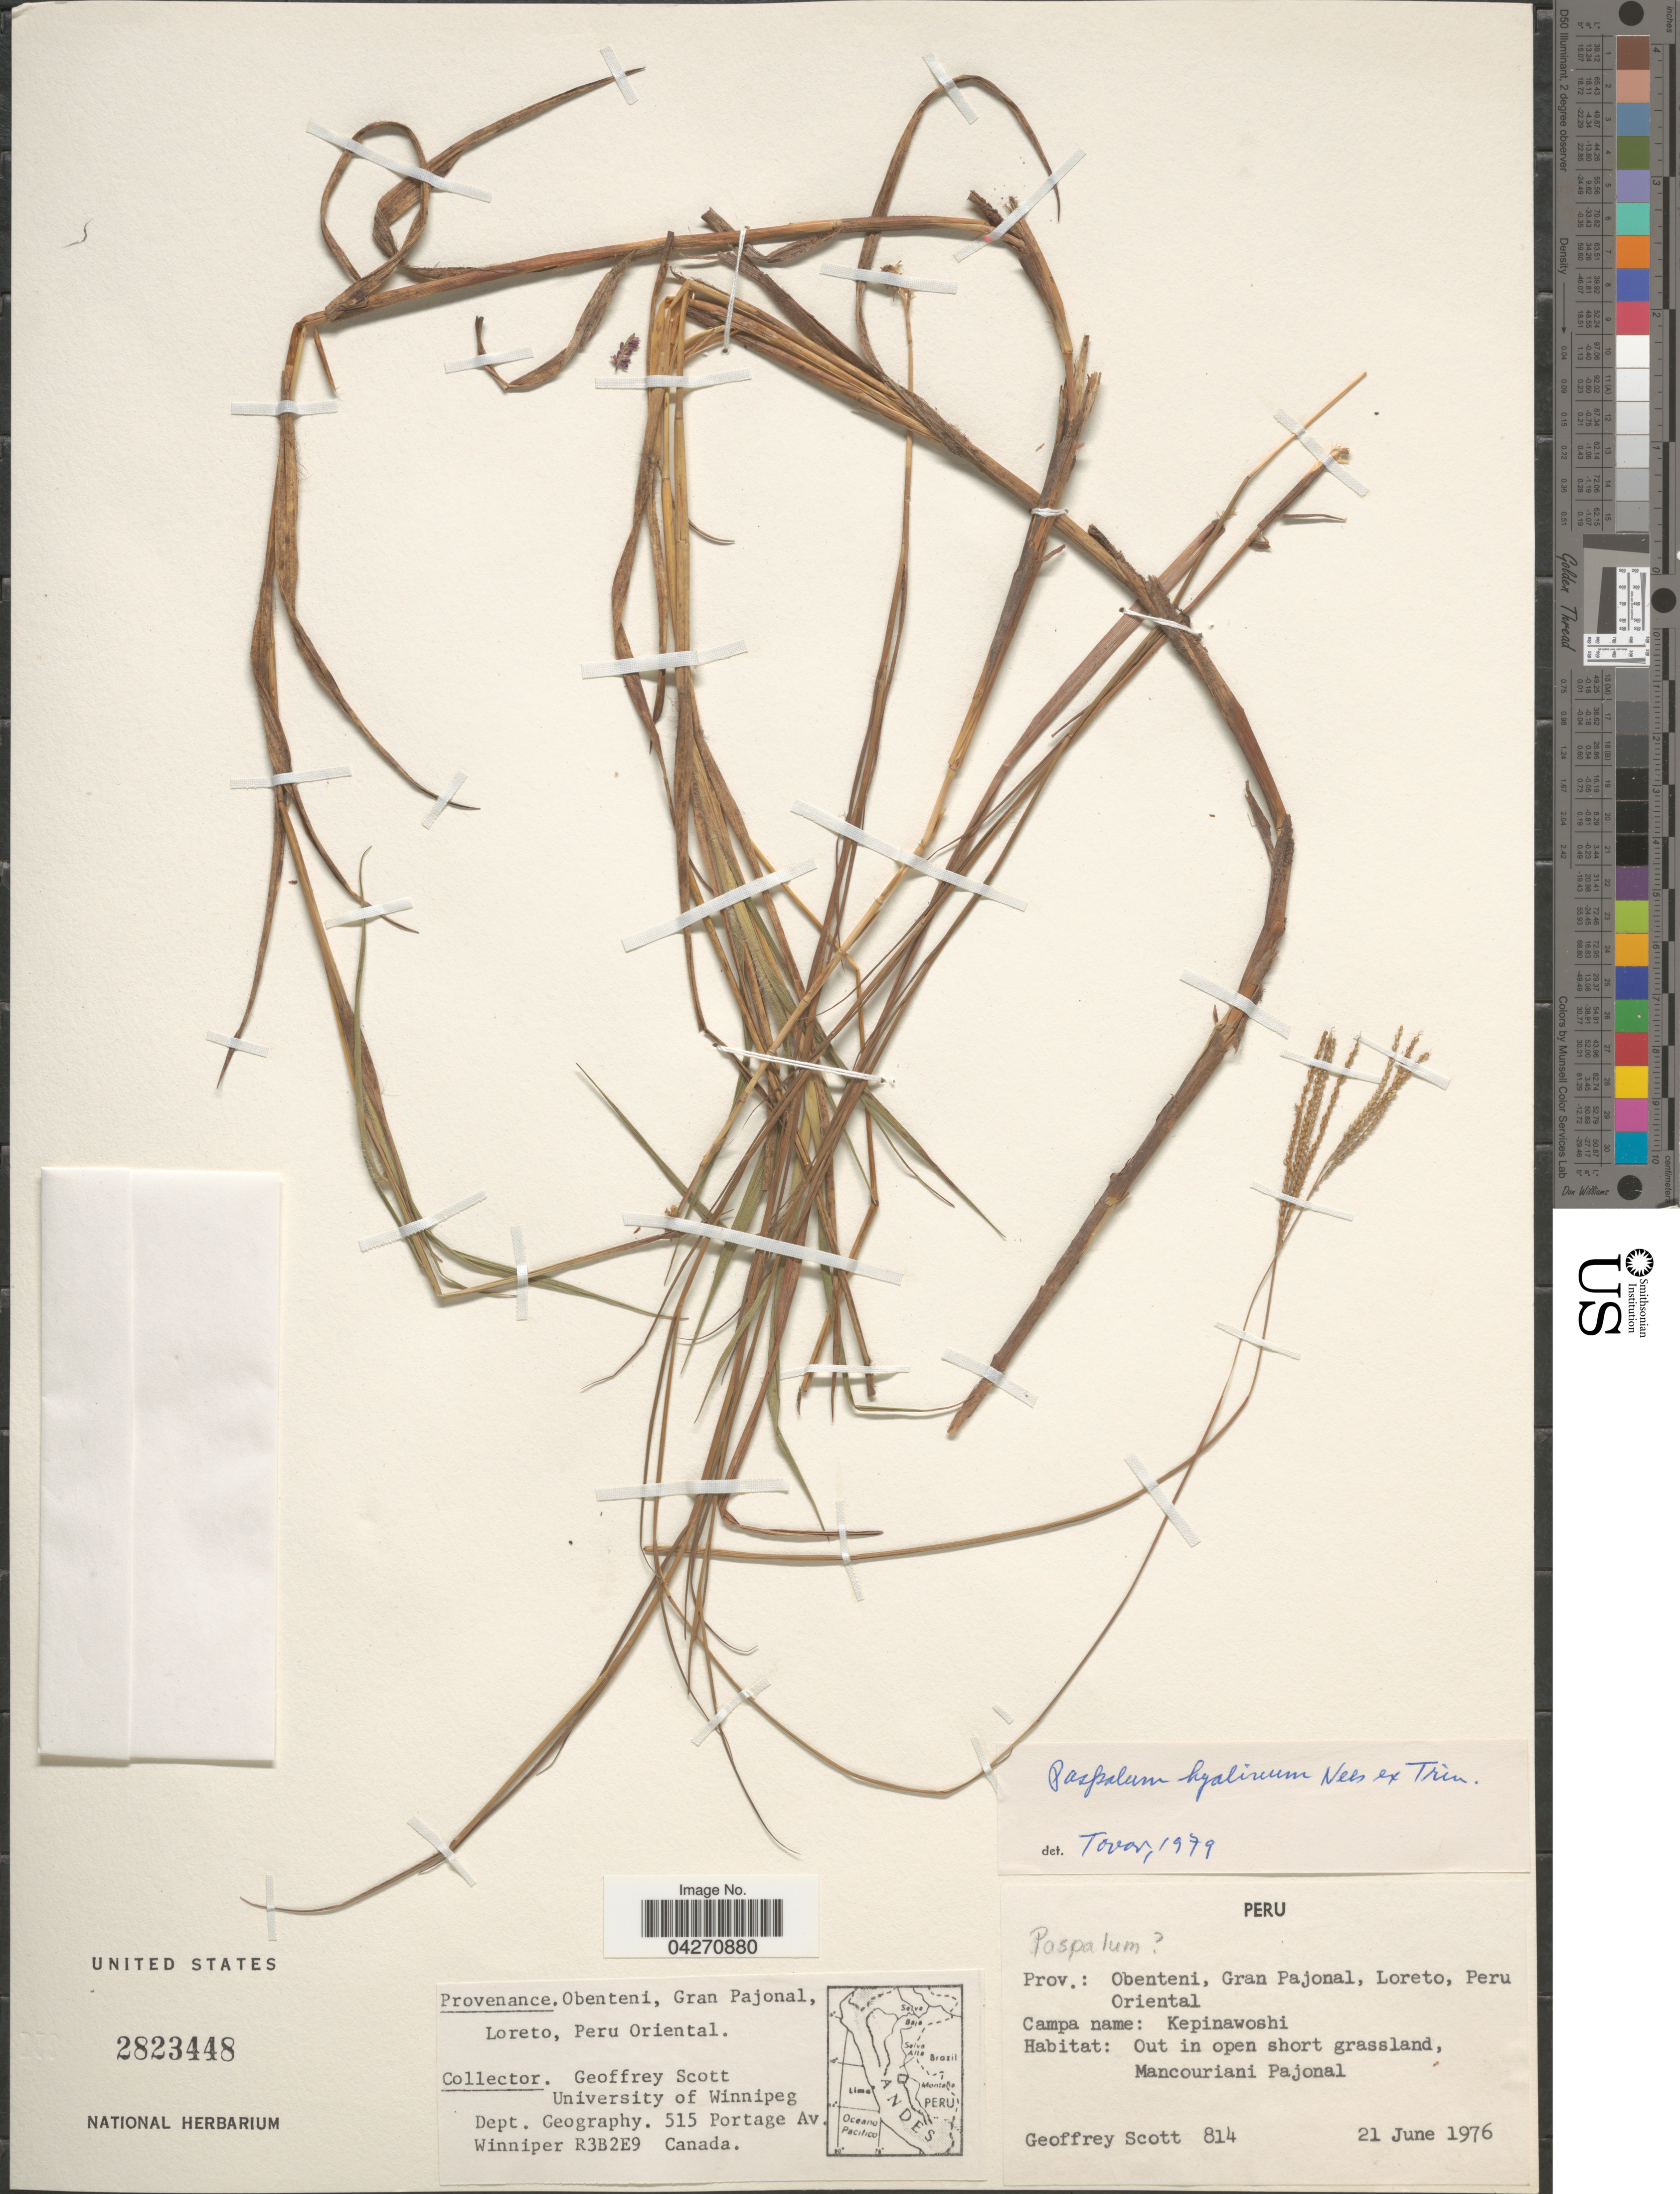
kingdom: Plantae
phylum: Tracheophyta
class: Liliopsida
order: Poales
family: Poaceae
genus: Paspalum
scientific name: Paspalum hyalinum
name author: Nees ex Trin.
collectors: G. Scott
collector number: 814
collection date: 1976-06-21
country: Peru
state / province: Loreto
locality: Prov.: Obenteni, Gran Pajonal, Peru Oriental. Out in open short grassland, Mancouriani Pajonal.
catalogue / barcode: US 2823448